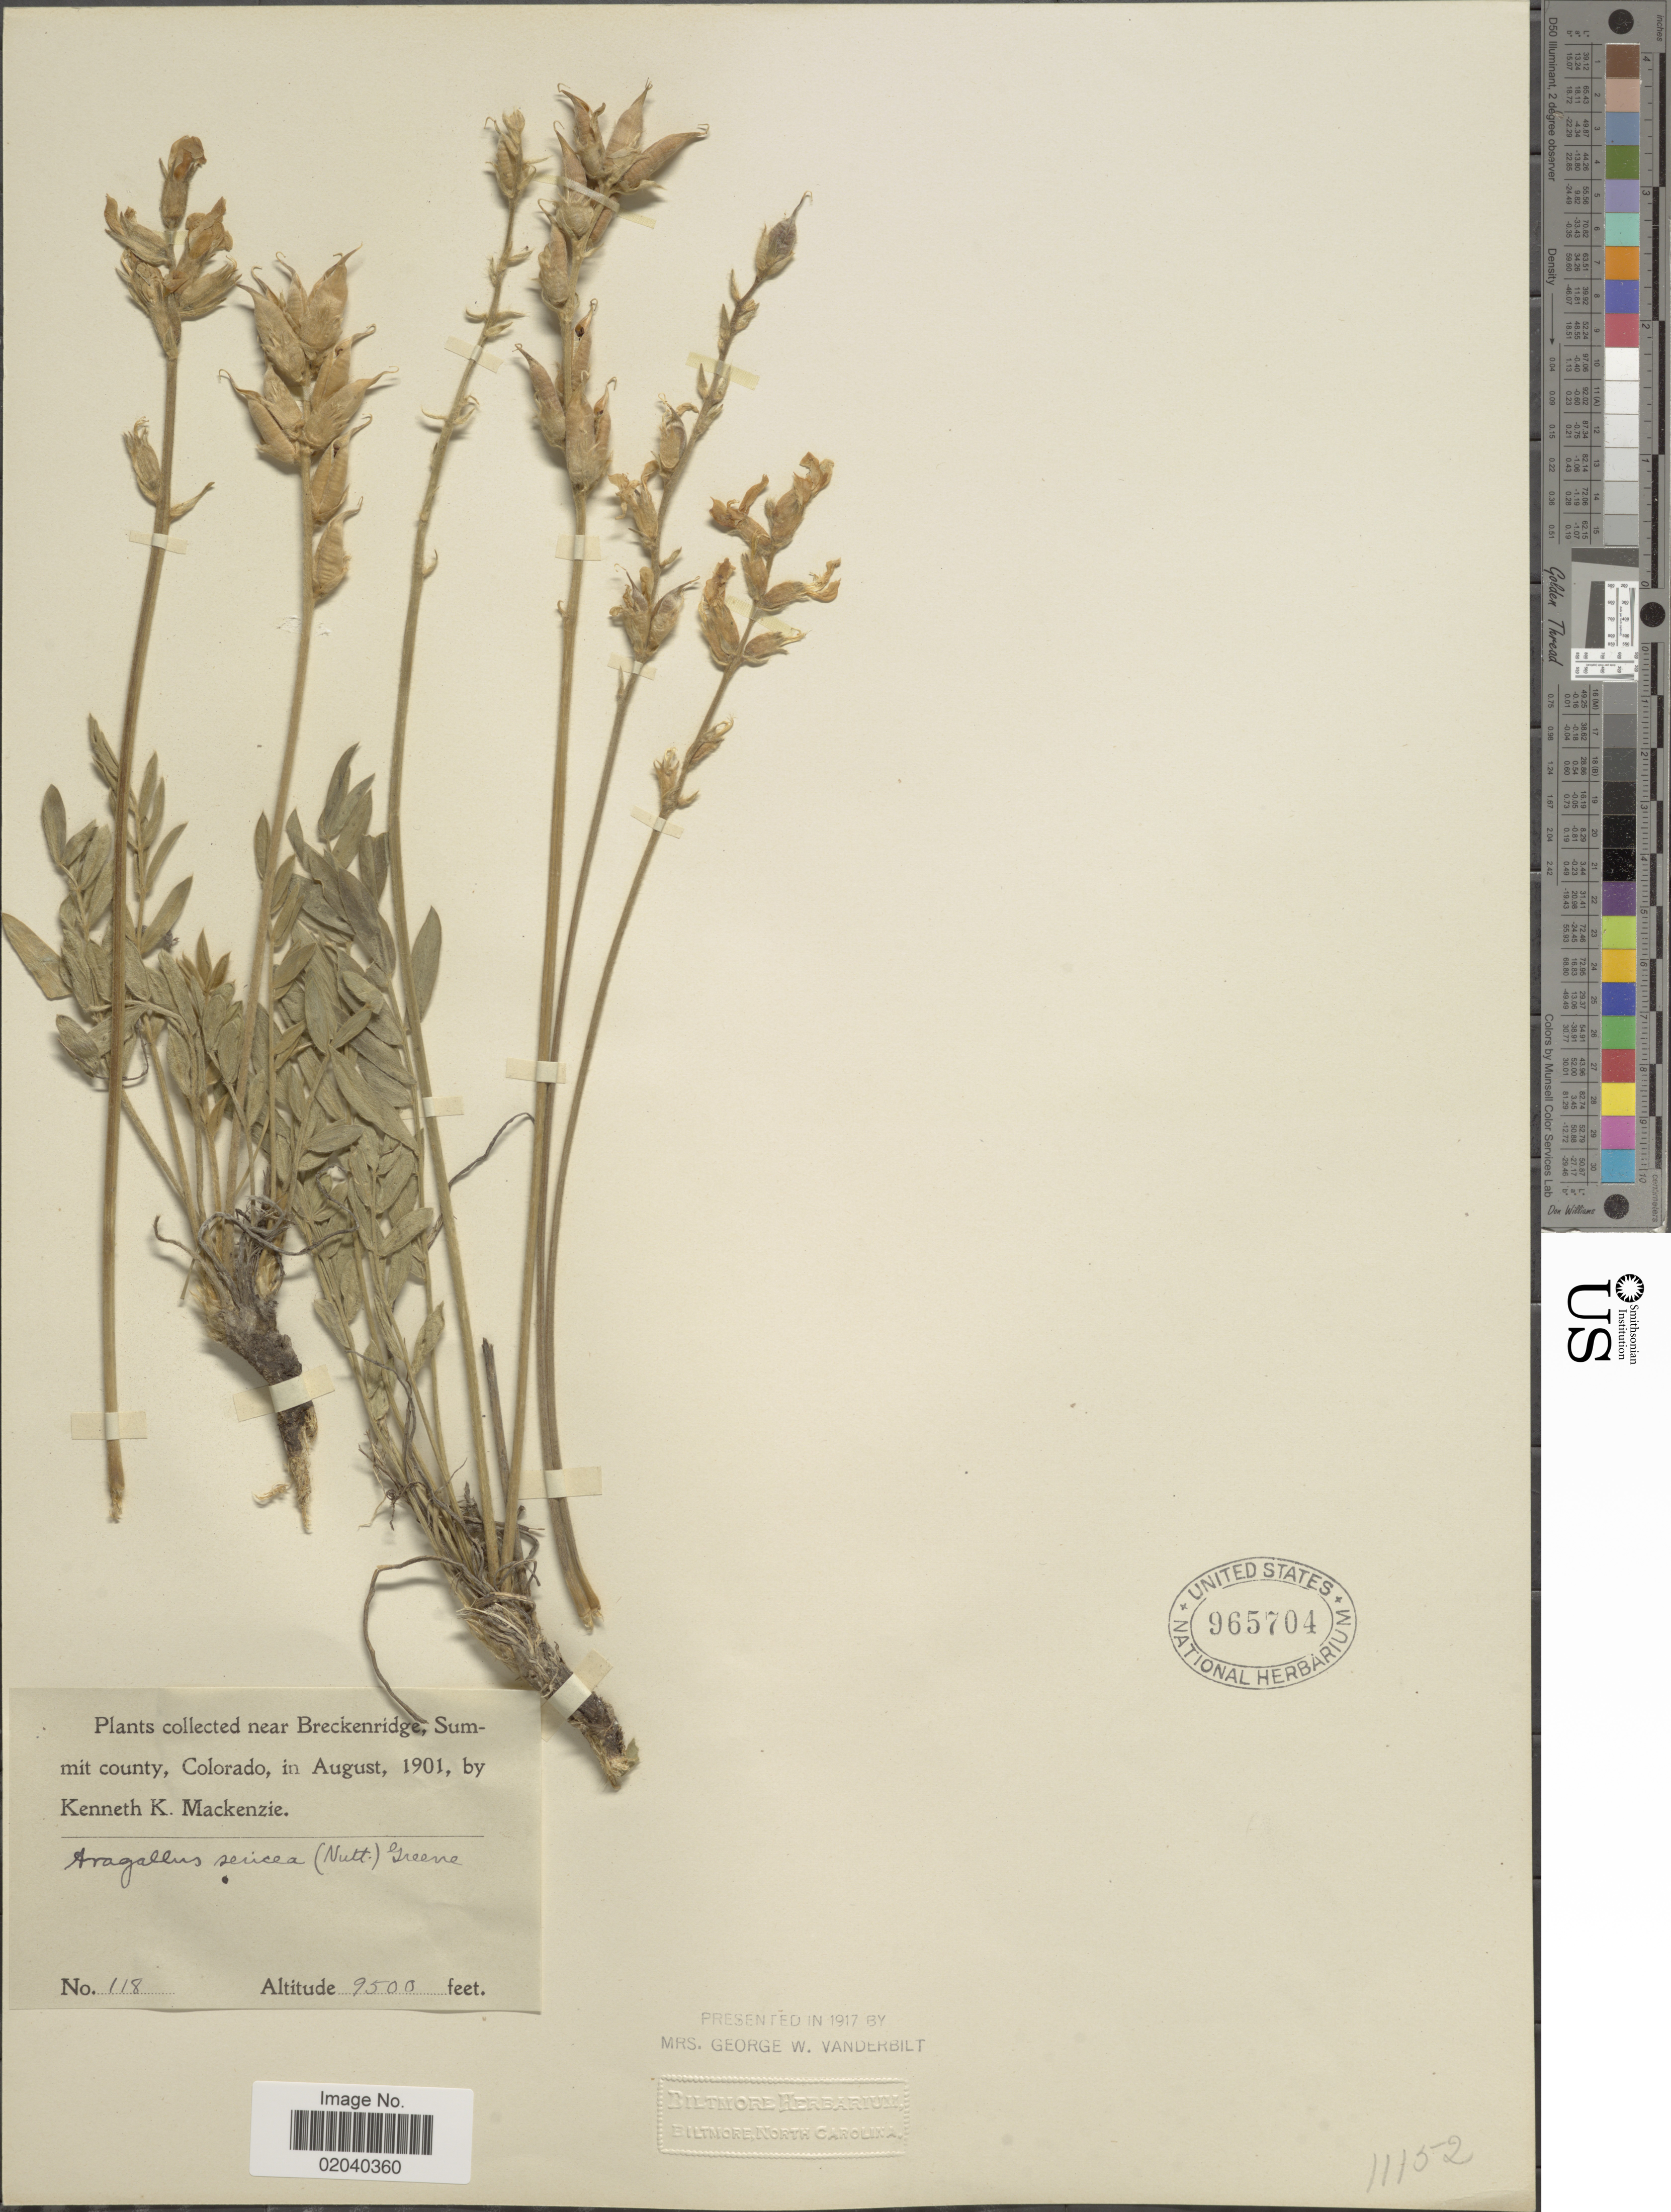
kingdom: Plantae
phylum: Tracheophyta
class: Magnoliopsida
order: Fabales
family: Fabaceae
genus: Oxytropis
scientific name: Oxytropis sericea var. sericea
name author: Nutt.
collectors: K. K. Mackenzie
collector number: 118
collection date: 1901-08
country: United States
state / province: Colorado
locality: Near Breckenridge, Summit County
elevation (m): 2896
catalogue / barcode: US 965704